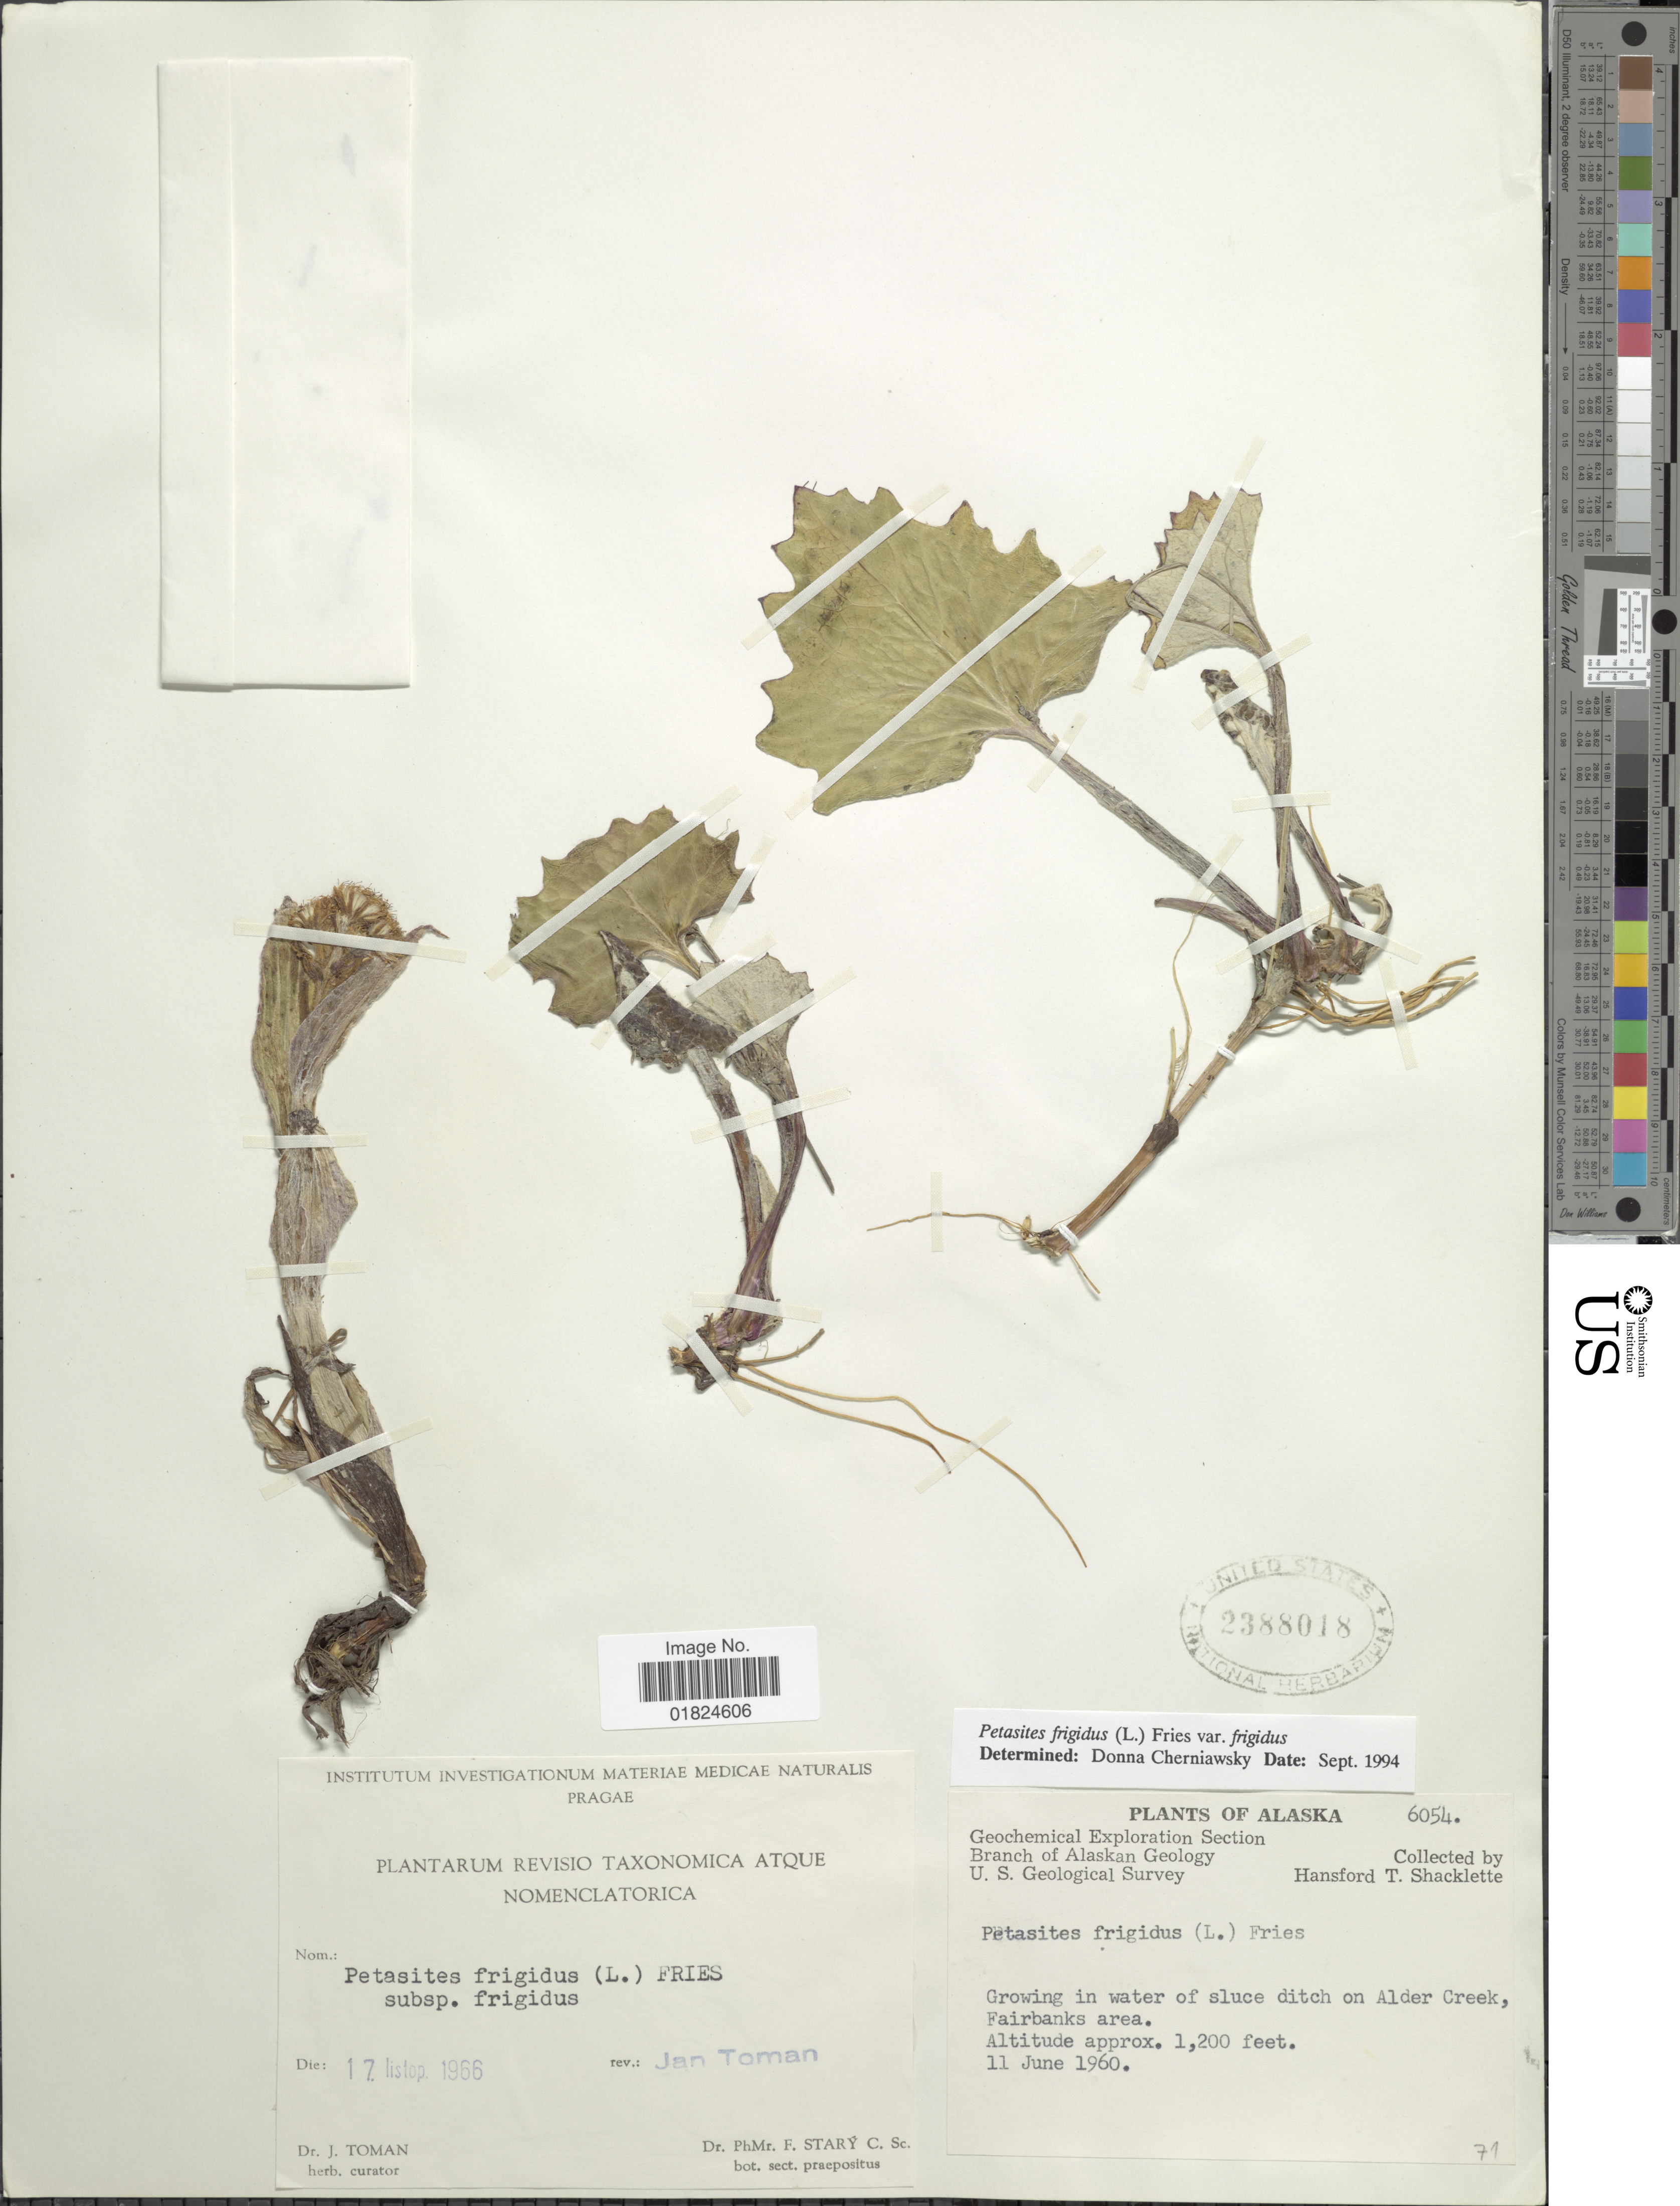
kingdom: Plantae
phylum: Tracheophyta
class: Magnoliopsida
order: Asterales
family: Asteraceae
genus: Petasites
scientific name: Petasites frigidus var. frigidus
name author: (L.) Fr.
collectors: H. Shacklette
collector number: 6054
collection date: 1960-06-11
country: United States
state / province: Alaska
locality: Growing in water of sluce ditch on Alder Creek, Fairbanks area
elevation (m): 366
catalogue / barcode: US 2388018